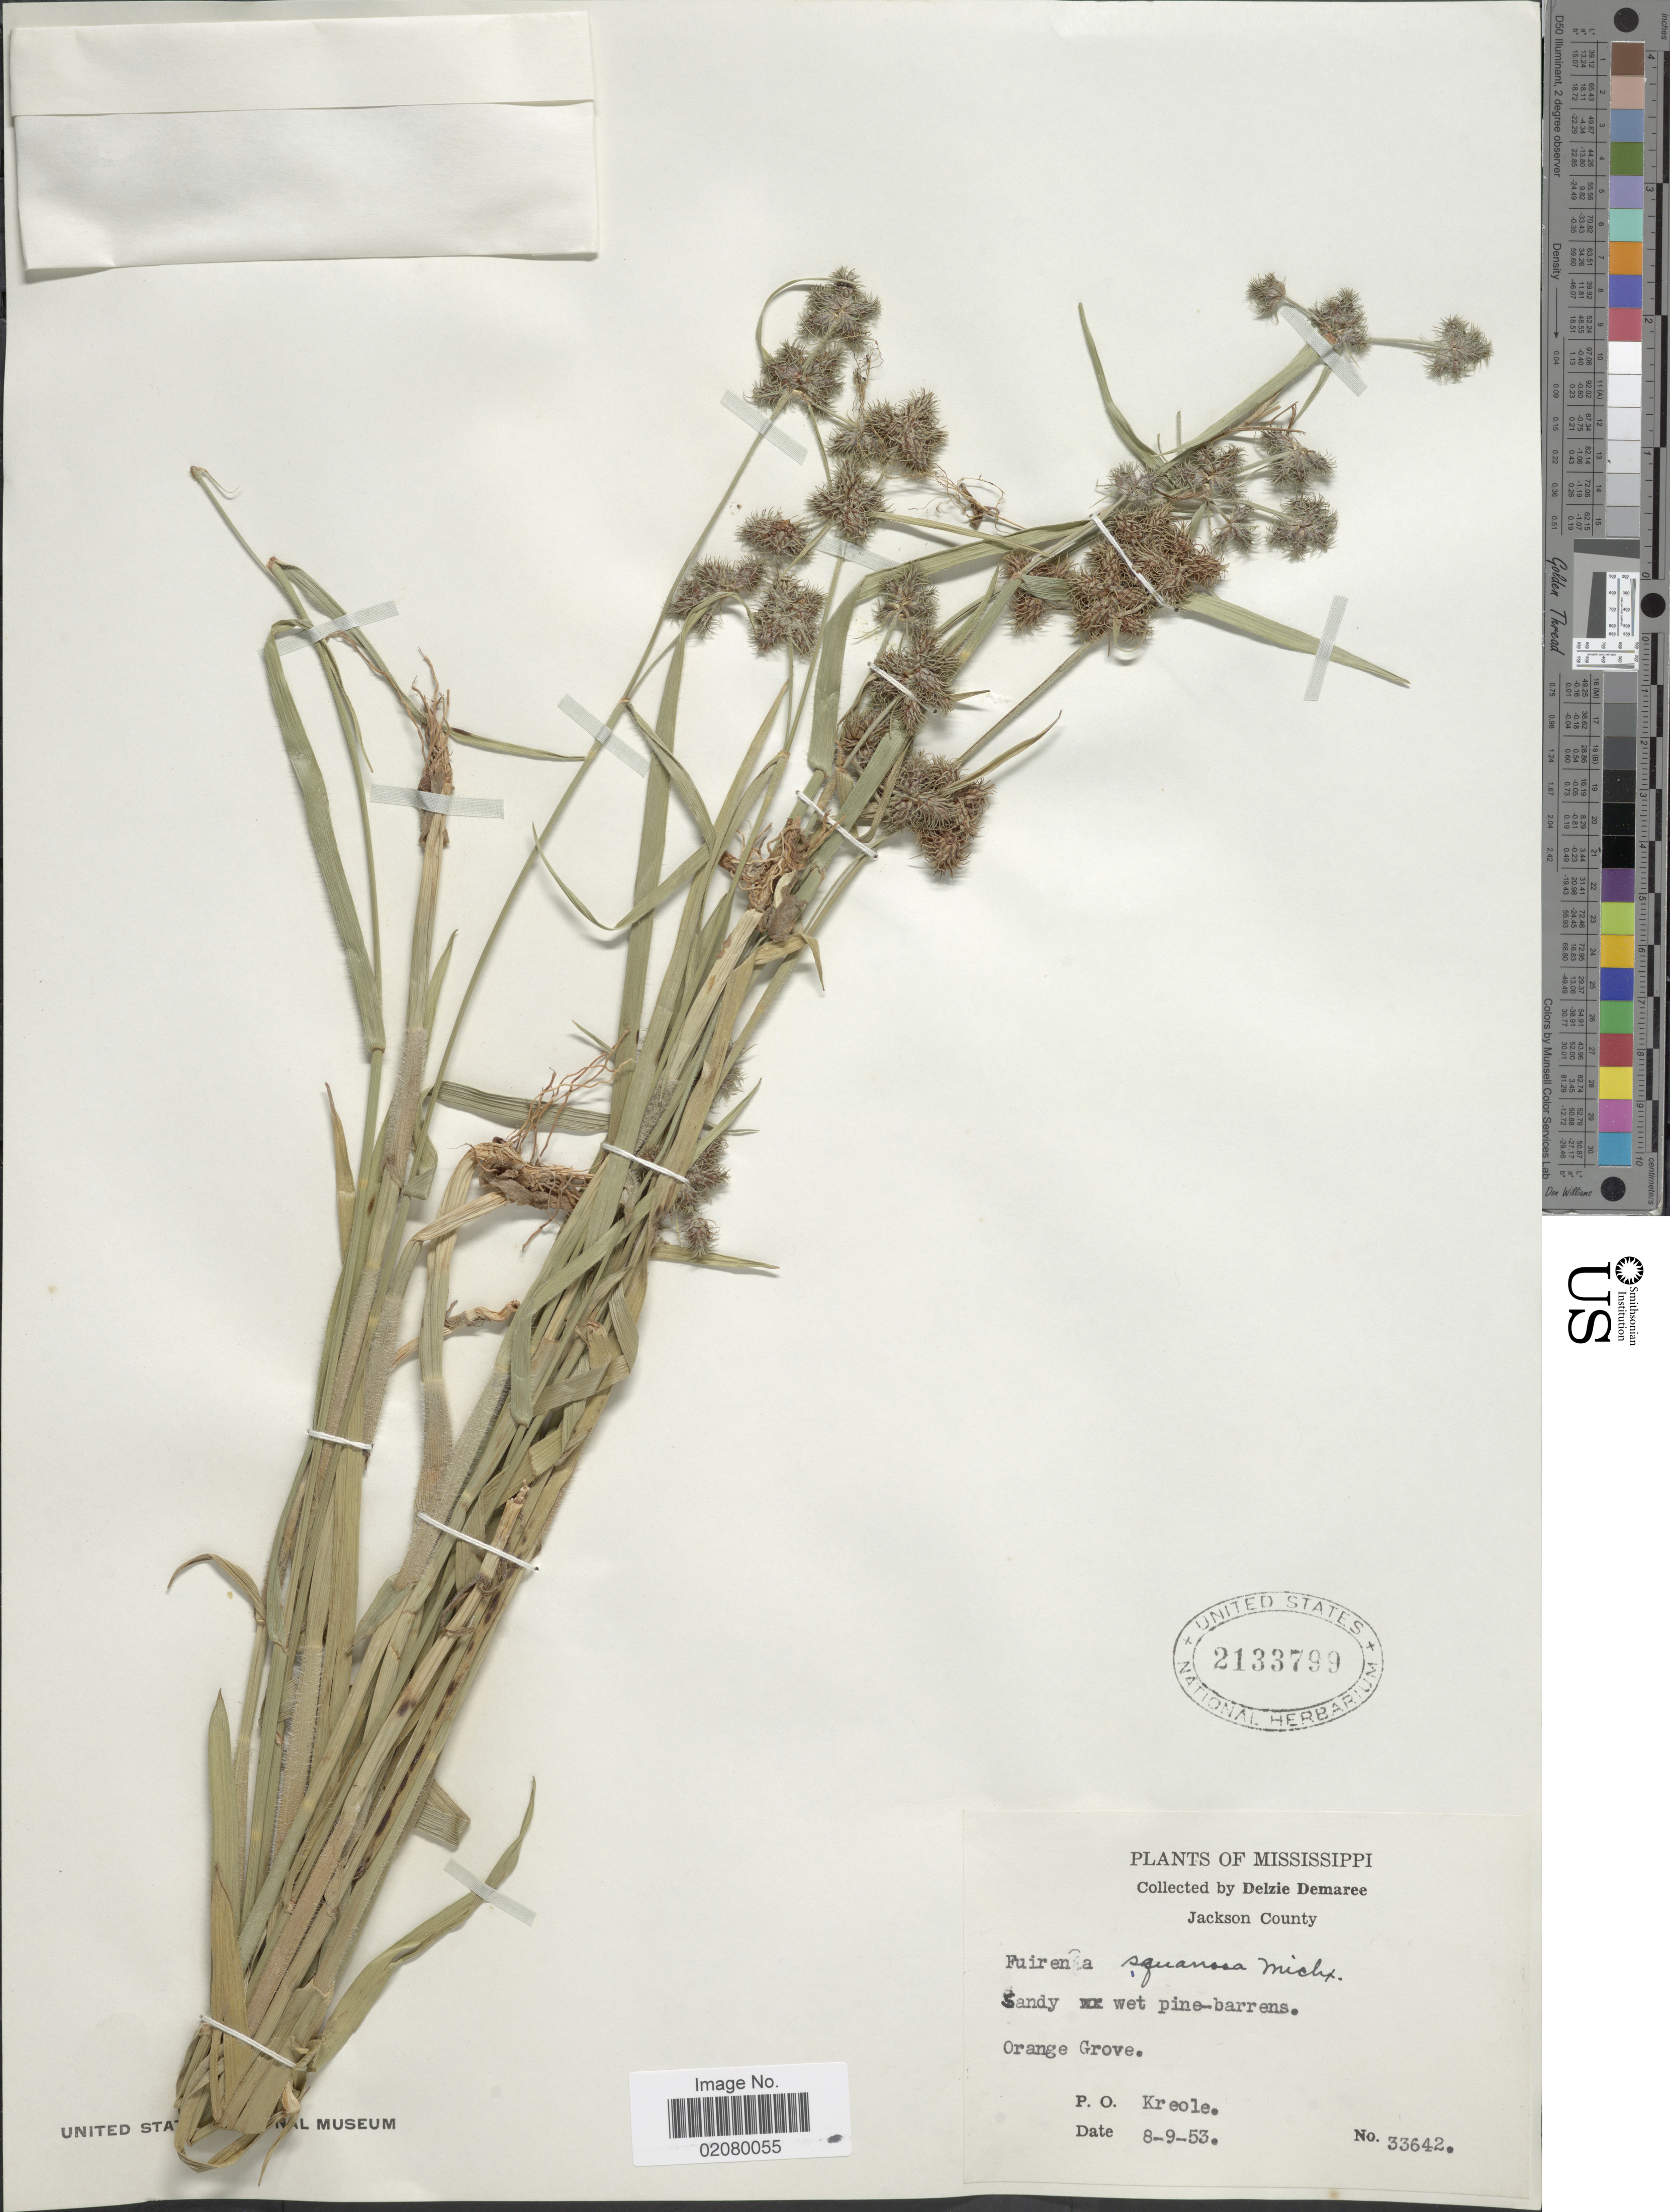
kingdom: Plantae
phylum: Tracheophyta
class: Liliopsida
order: Poales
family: Cyperaceae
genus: Fuirena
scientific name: Fuirena squarrosa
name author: Michx.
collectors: D. Demaree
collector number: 33642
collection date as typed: Transcribed d/m/y: 9/8/53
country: United States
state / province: Mississippi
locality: Jackson County, Orange Grove. P.O. Kreole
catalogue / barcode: US 2133799